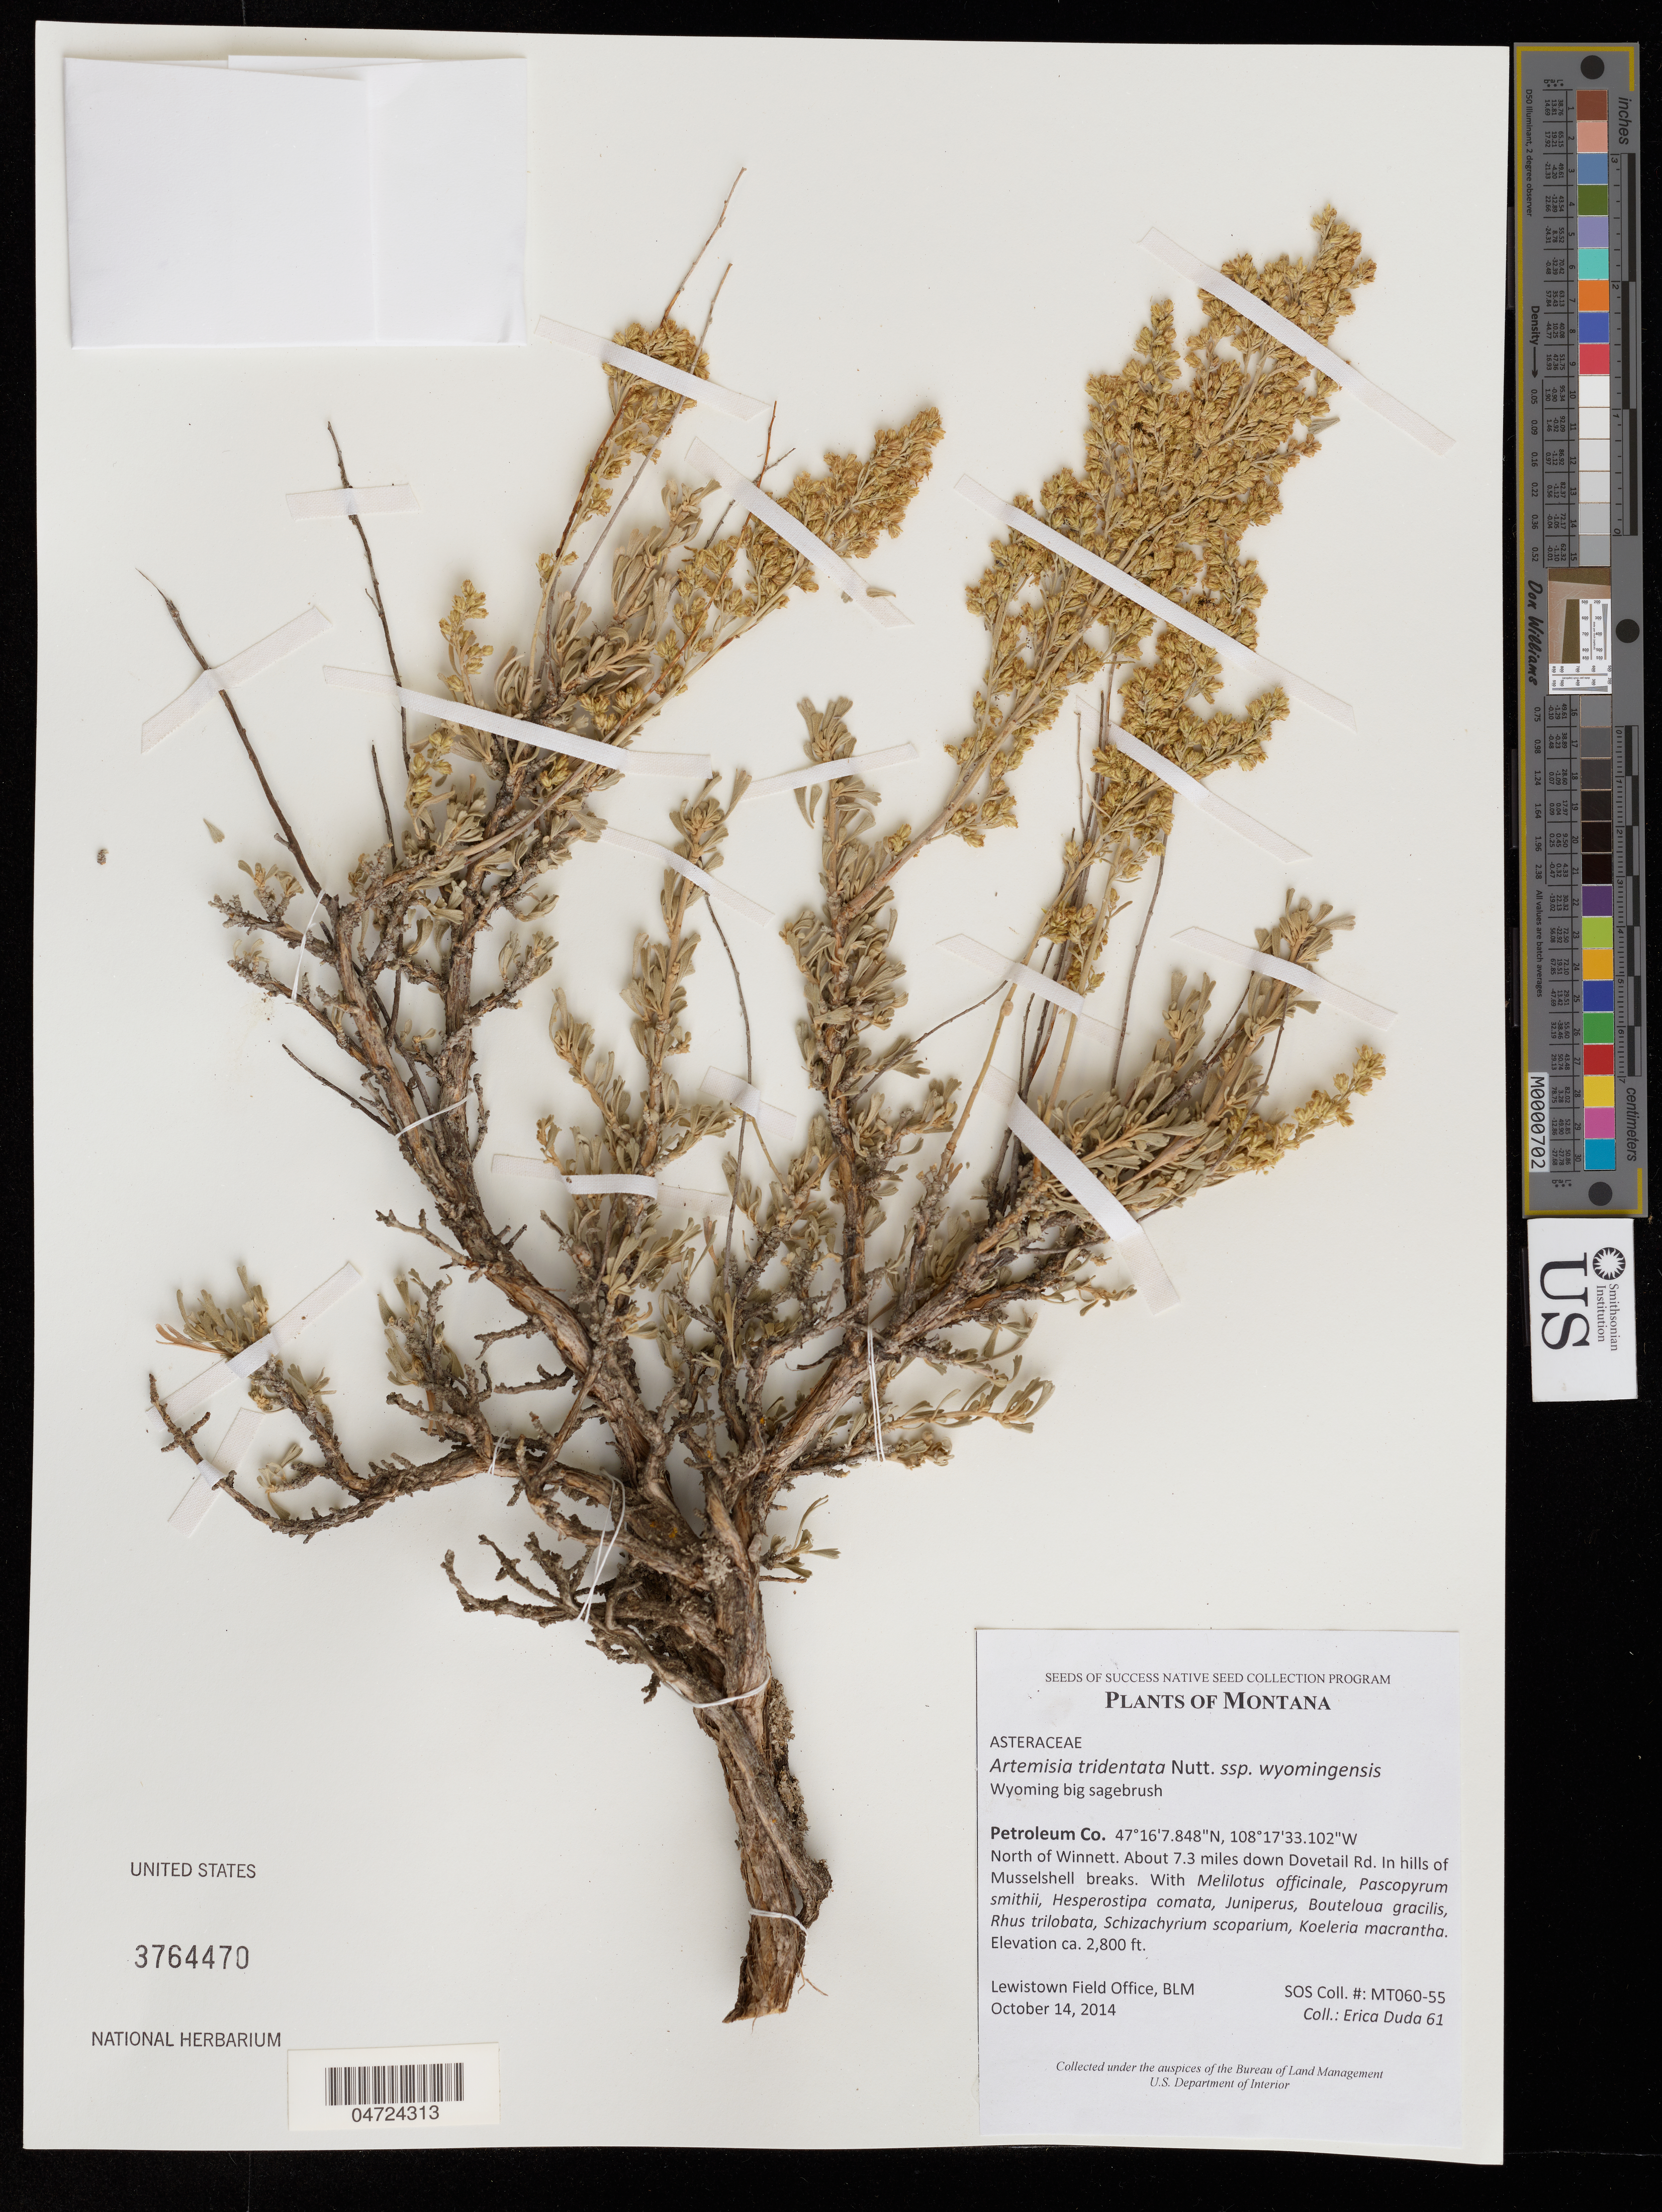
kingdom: Plantae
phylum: Tracheophyta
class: Magnoliopsida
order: Asterales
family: Asteraceae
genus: Artemisia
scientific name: Artemisia tridentata subsp. wyomingensis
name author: (Beetle & A.L. Young) S.L. Welsh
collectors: E. Duda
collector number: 61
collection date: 2014-10-14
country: United States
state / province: Montana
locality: Petroleum Co. North of Winnett. About 7.3 miles down Dovetail Rd. In hills of Musselshell breaks.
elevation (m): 853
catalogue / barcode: US 3764470